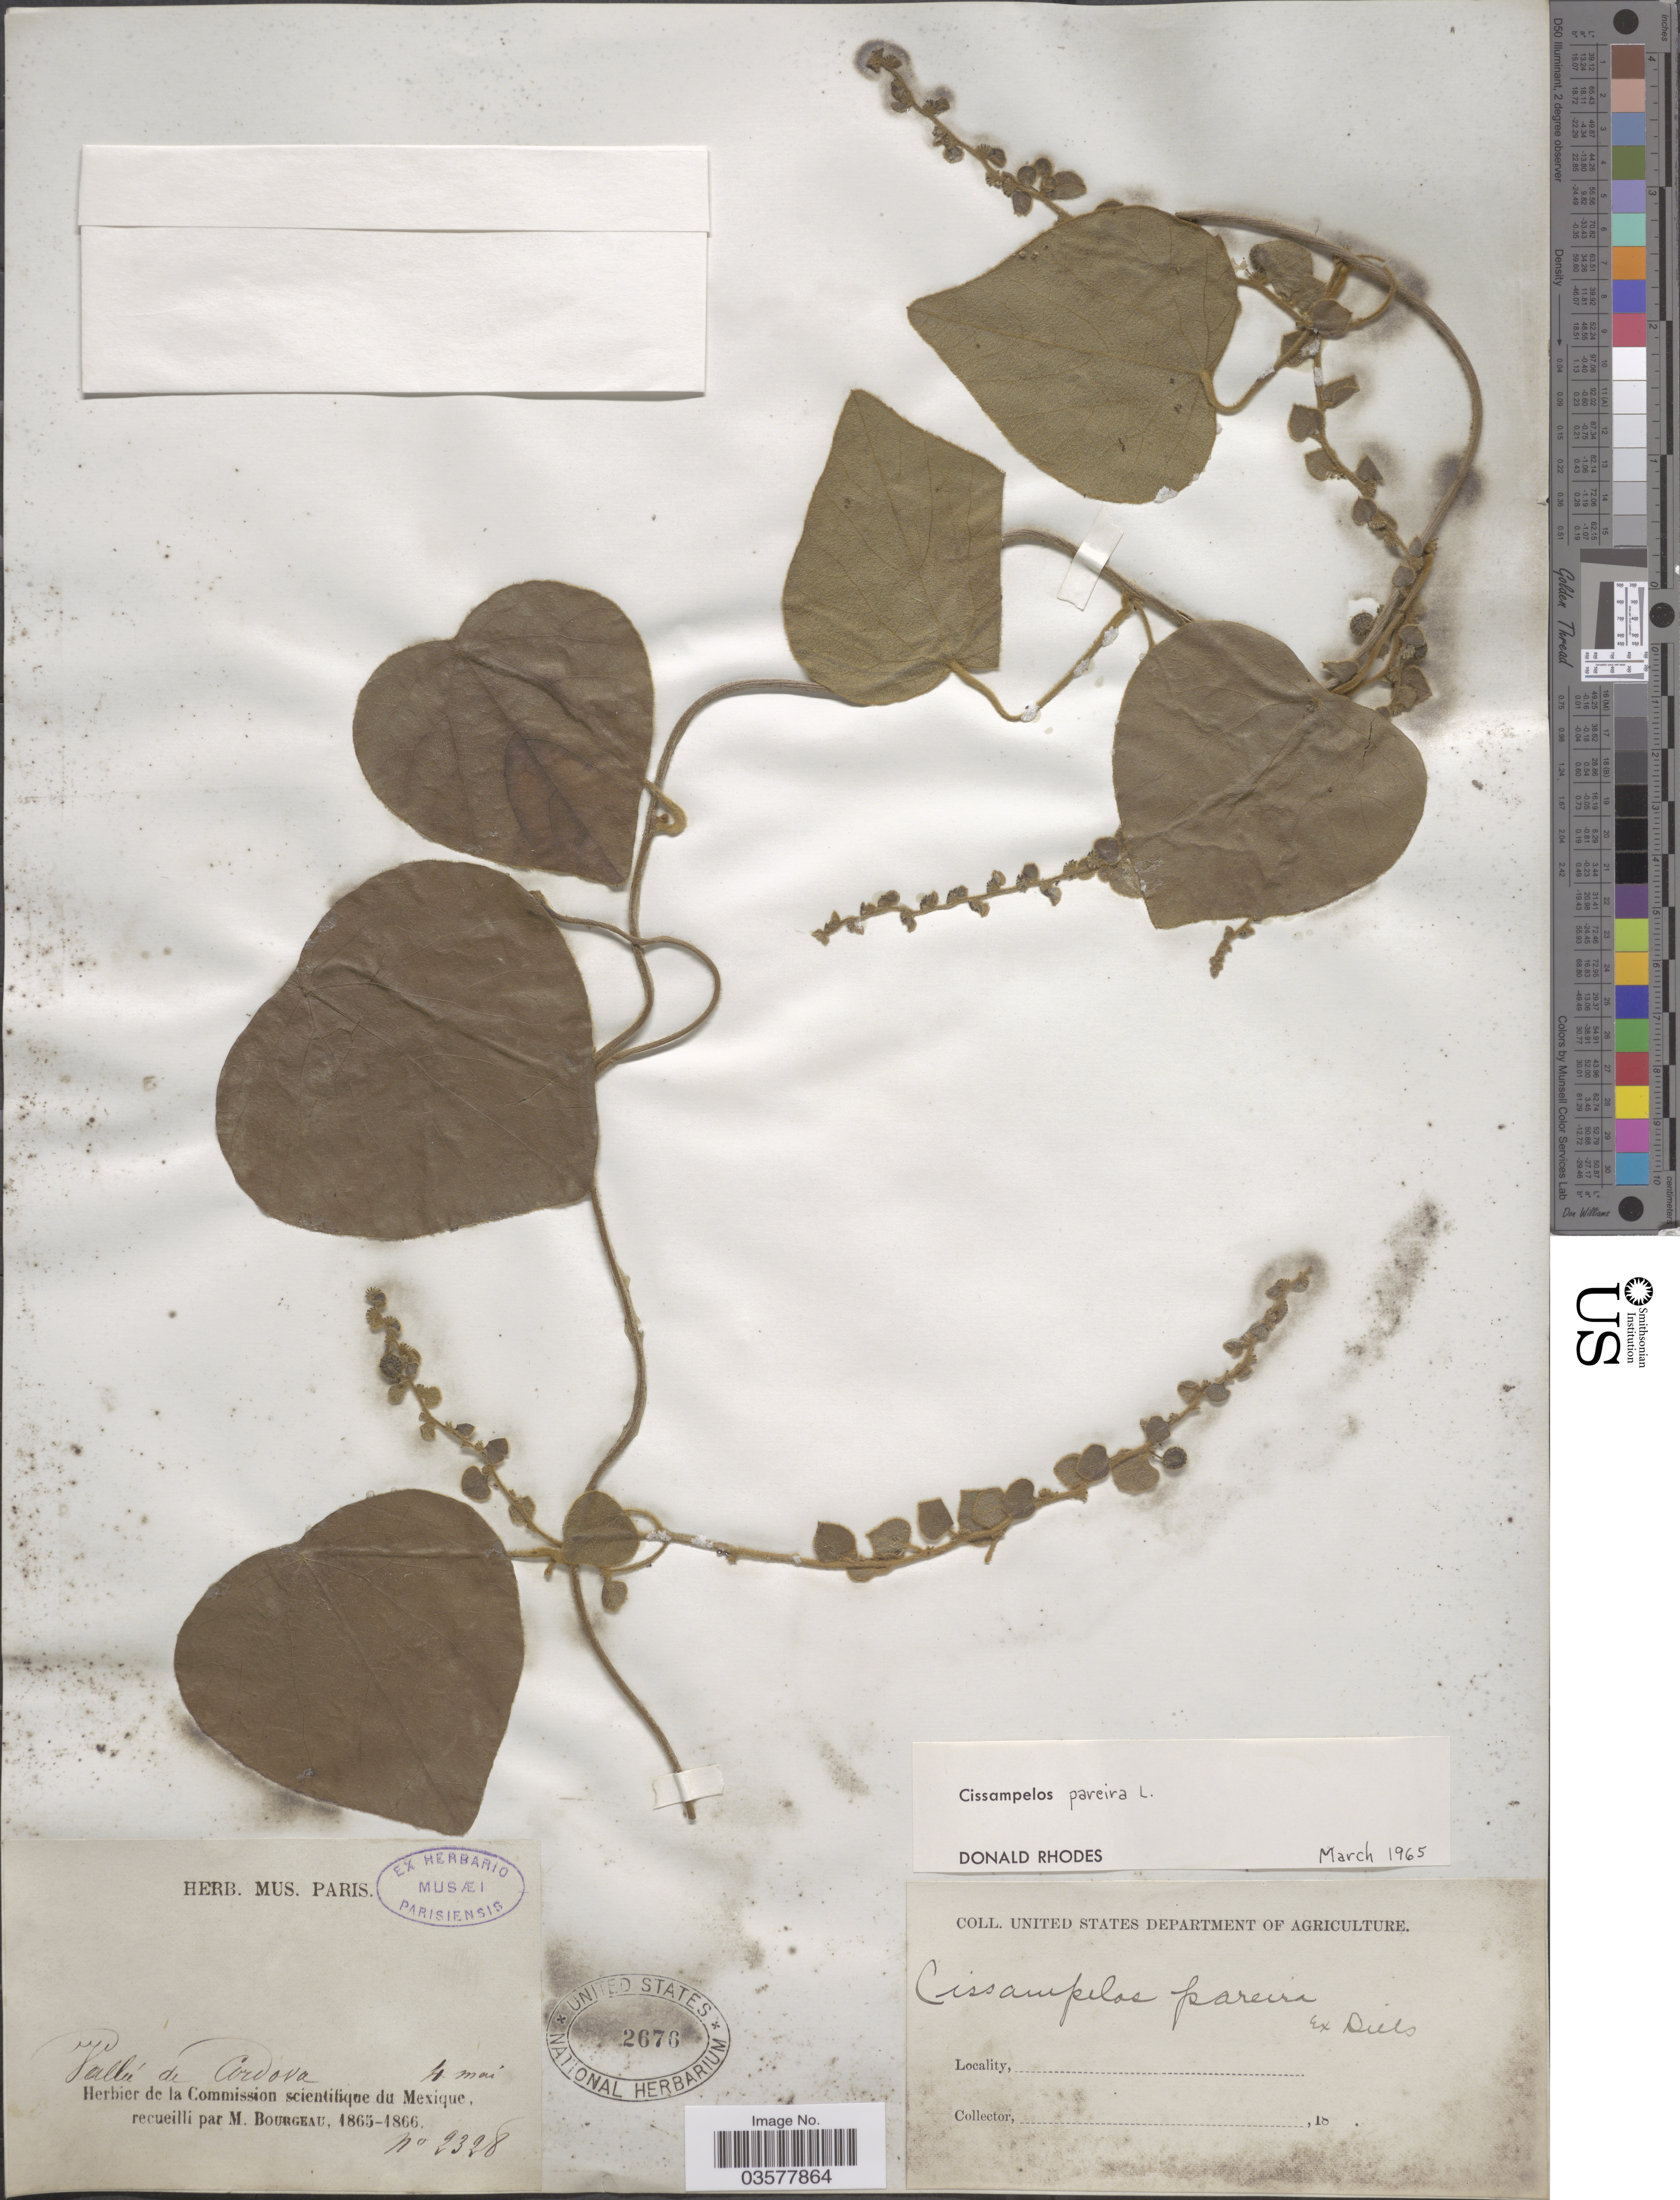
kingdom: Plantae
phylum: Tracheophyta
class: Magnoliopsida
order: Ranunculales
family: Menispermaceae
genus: Cissampelos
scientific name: Cissampelos pareira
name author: L.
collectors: M. Bourgeau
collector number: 2328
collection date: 1865-05-04/1866-05-04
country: Mexico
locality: Valleé de Cordova.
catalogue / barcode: US 2676